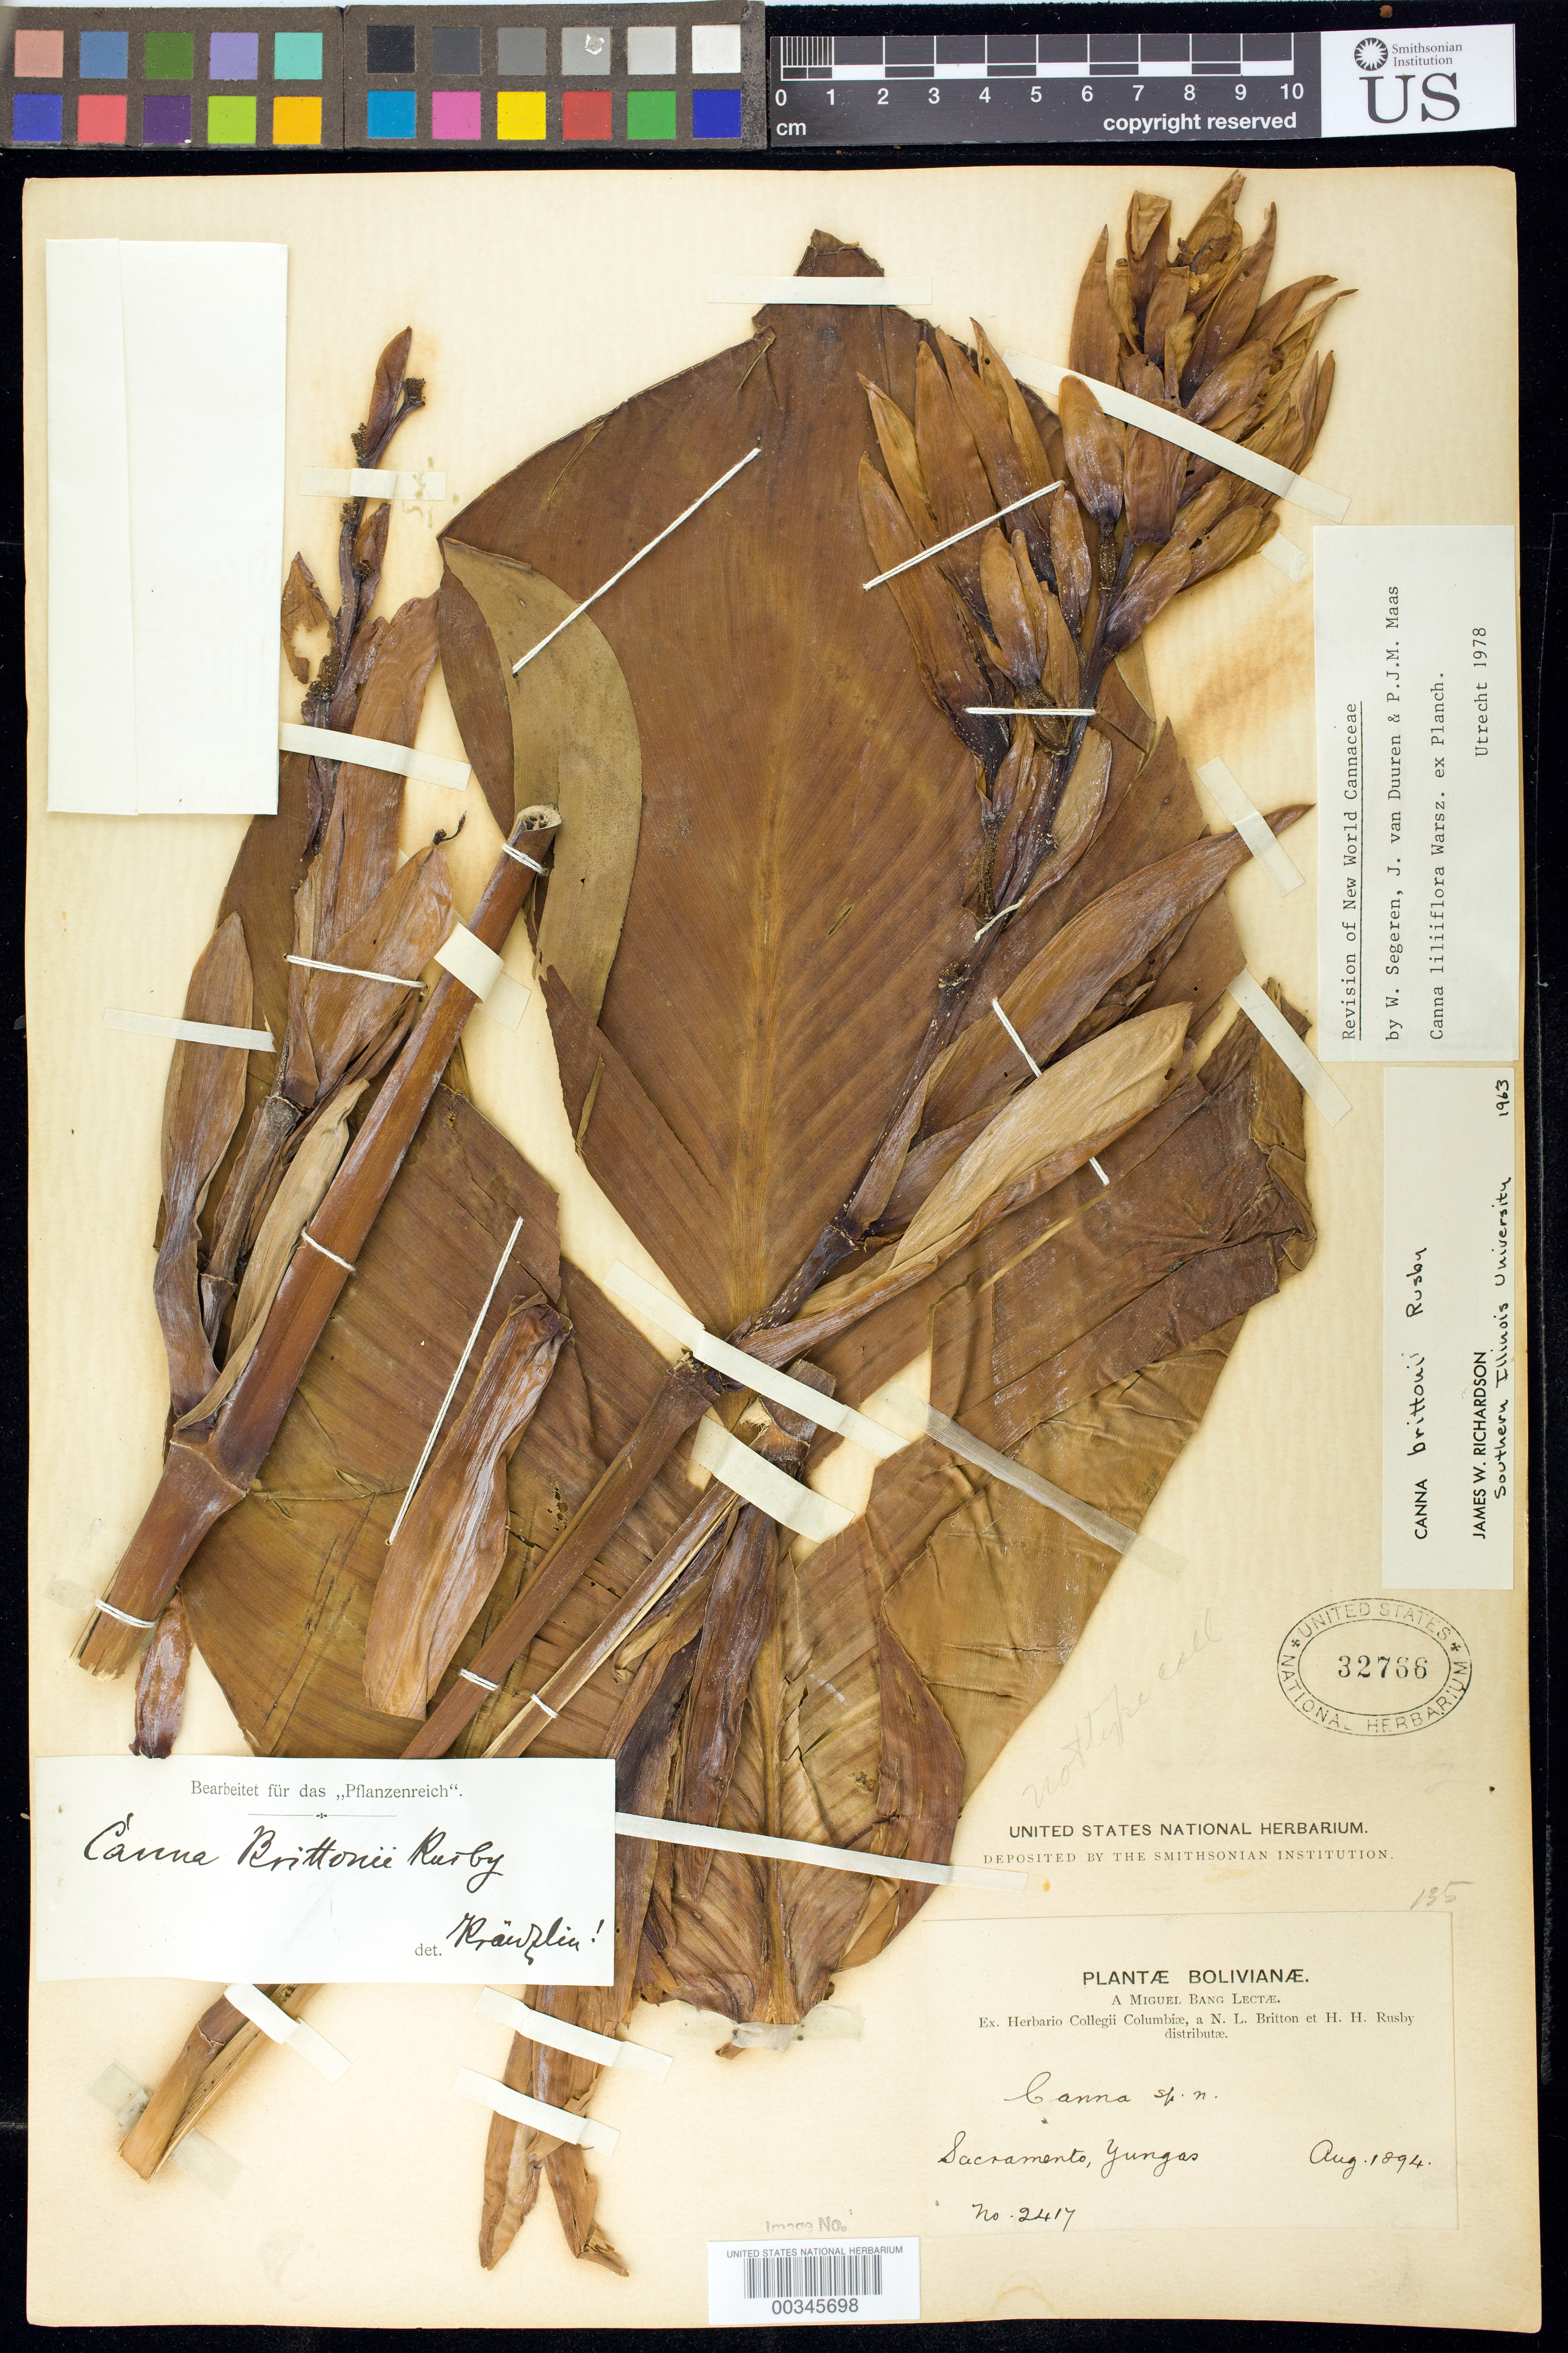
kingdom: Plantae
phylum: Tracheophyta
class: Liliopsida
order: Zingiberales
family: Cannaceae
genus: Canna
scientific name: Canna liliiflora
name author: Warsz. ex Planch.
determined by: Segeren, W.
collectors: M. Bang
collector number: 2417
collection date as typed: Aug 1894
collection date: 1894-08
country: Bolivia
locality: Sacramento, Yungas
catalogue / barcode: US 32766